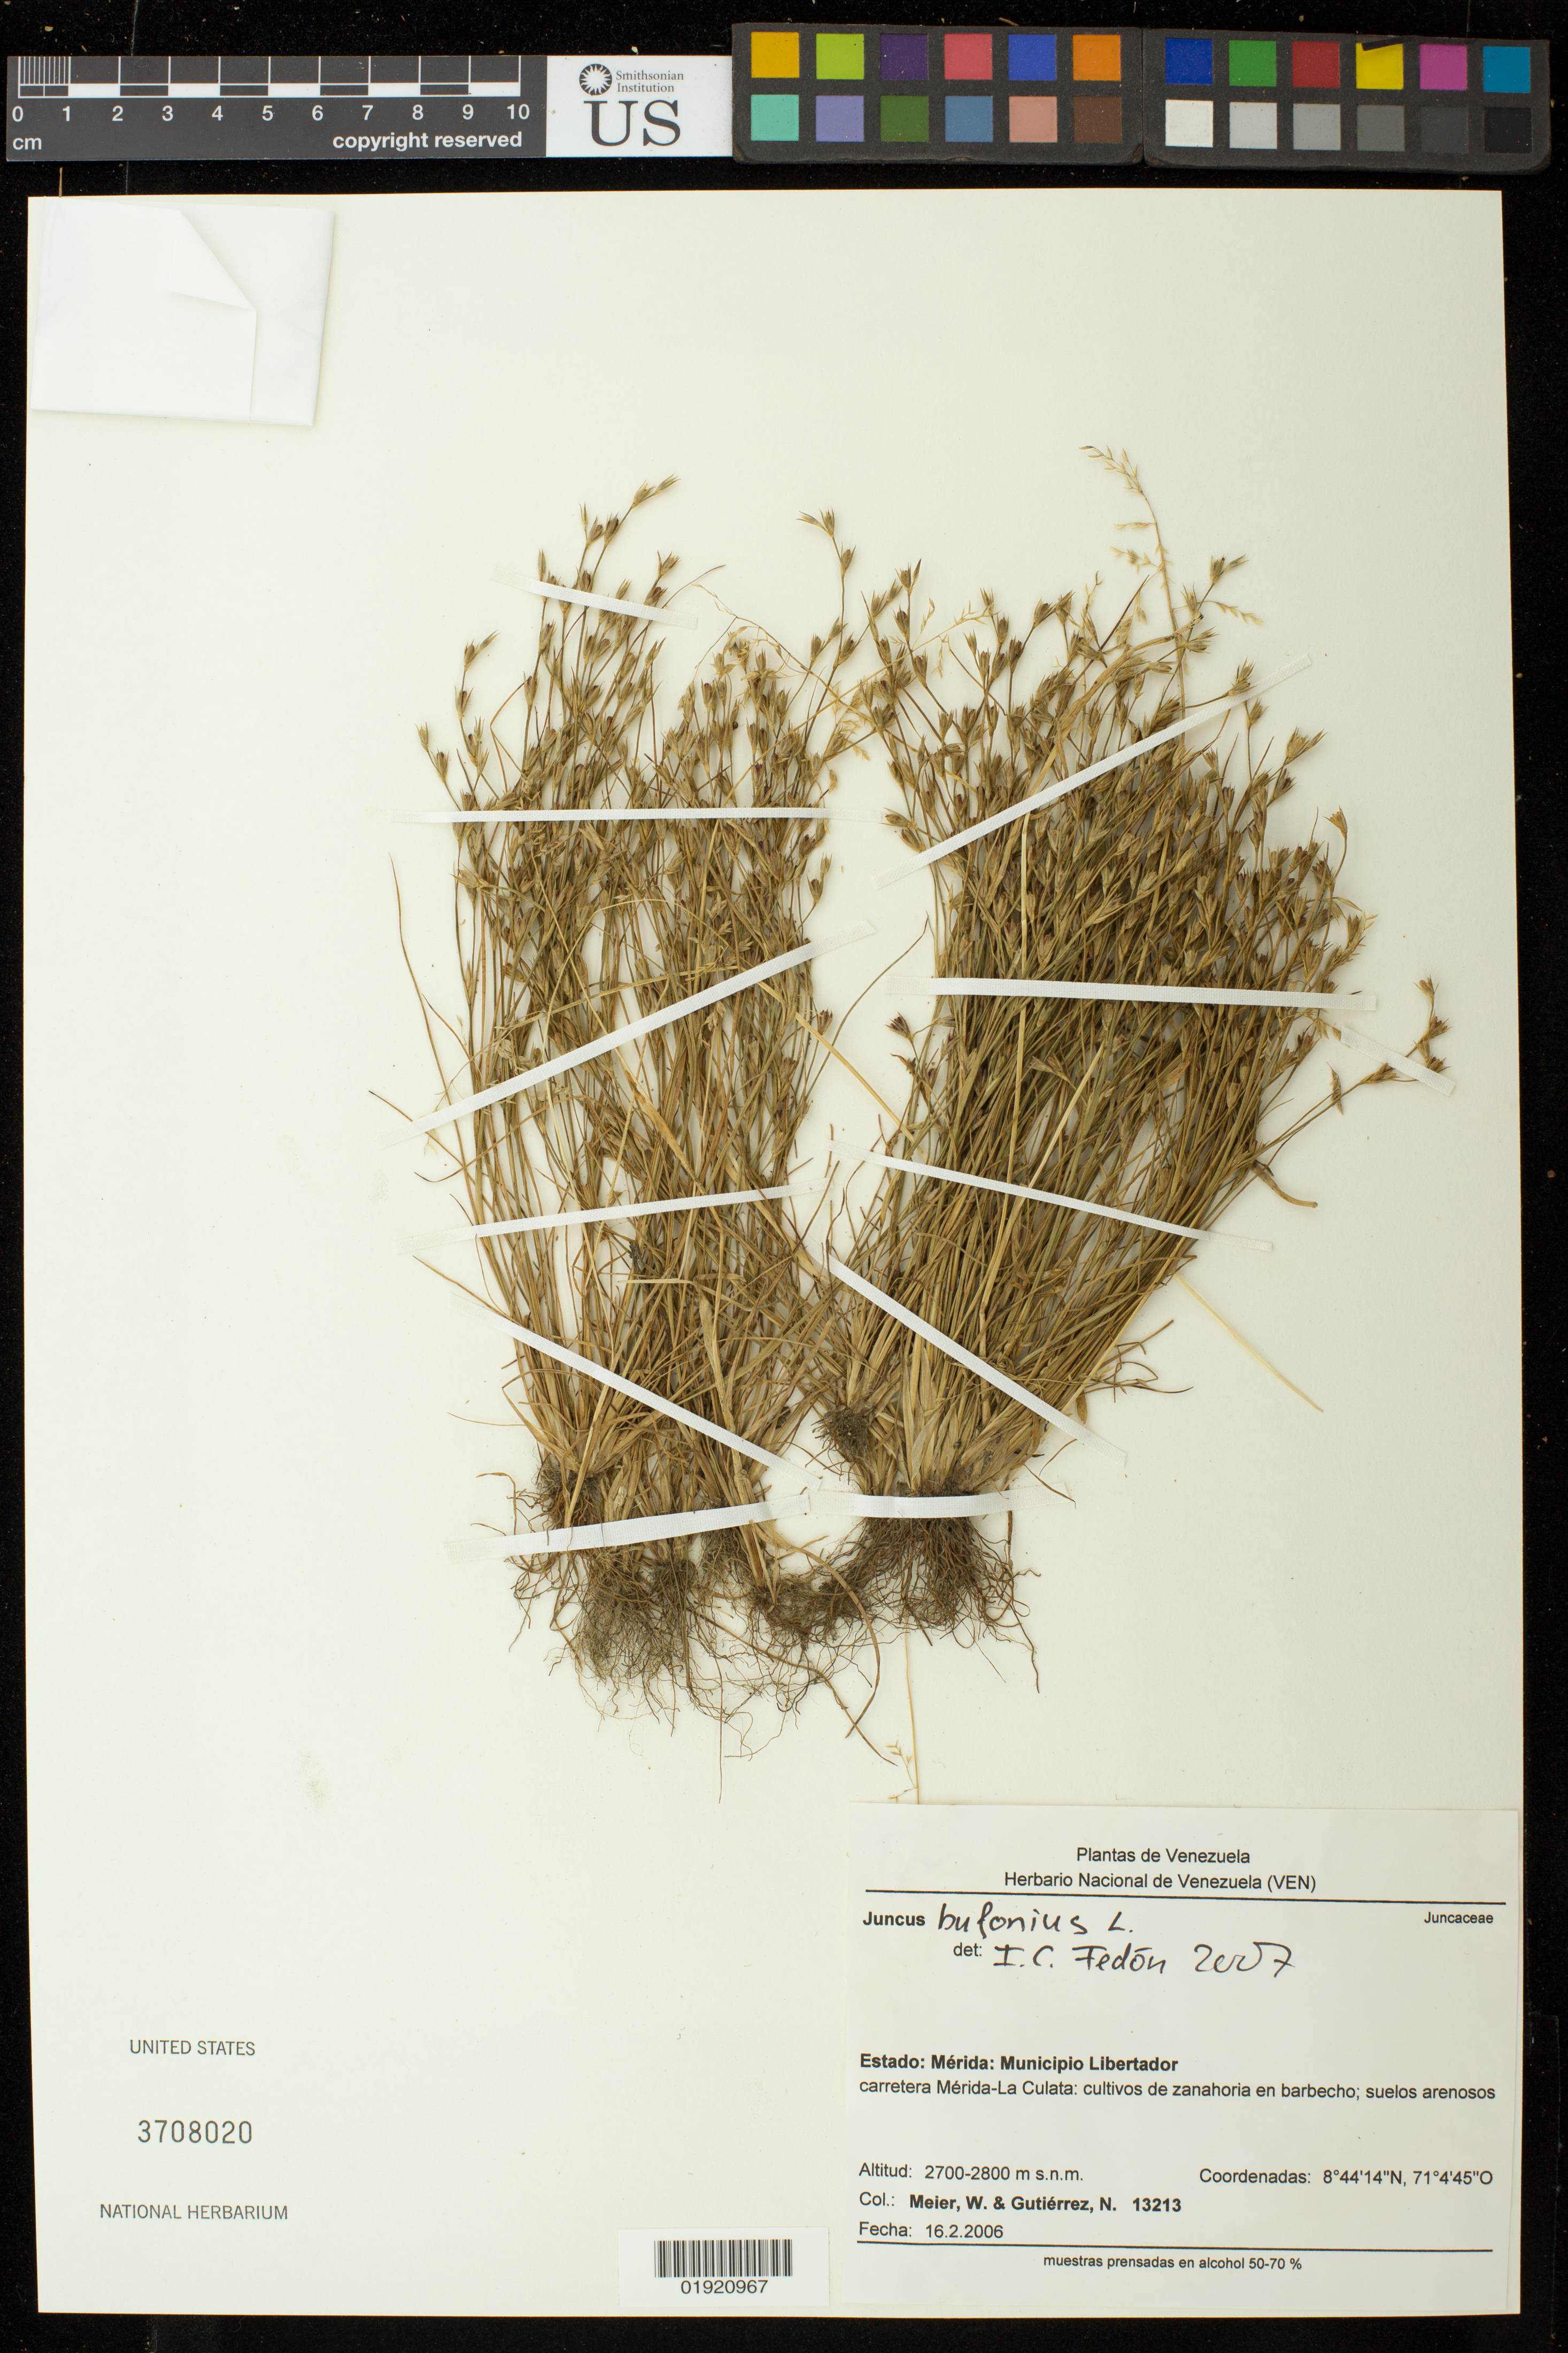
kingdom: Plantae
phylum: Tracheophyta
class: Liliopsida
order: Poales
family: Juncaceae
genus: Juncus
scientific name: Juncus bufonius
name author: L.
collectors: W. Meier & N. Gutierrez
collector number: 13213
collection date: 2006-02-16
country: Venezuela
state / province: Mérida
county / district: Libertador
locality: Estado: Merida: Municipio Libertador. Carretera Merida-La Culata.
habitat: Cultivos de zanahoria en barbecho; suelos arenosos.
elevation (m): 2700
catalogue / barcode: US 3708020